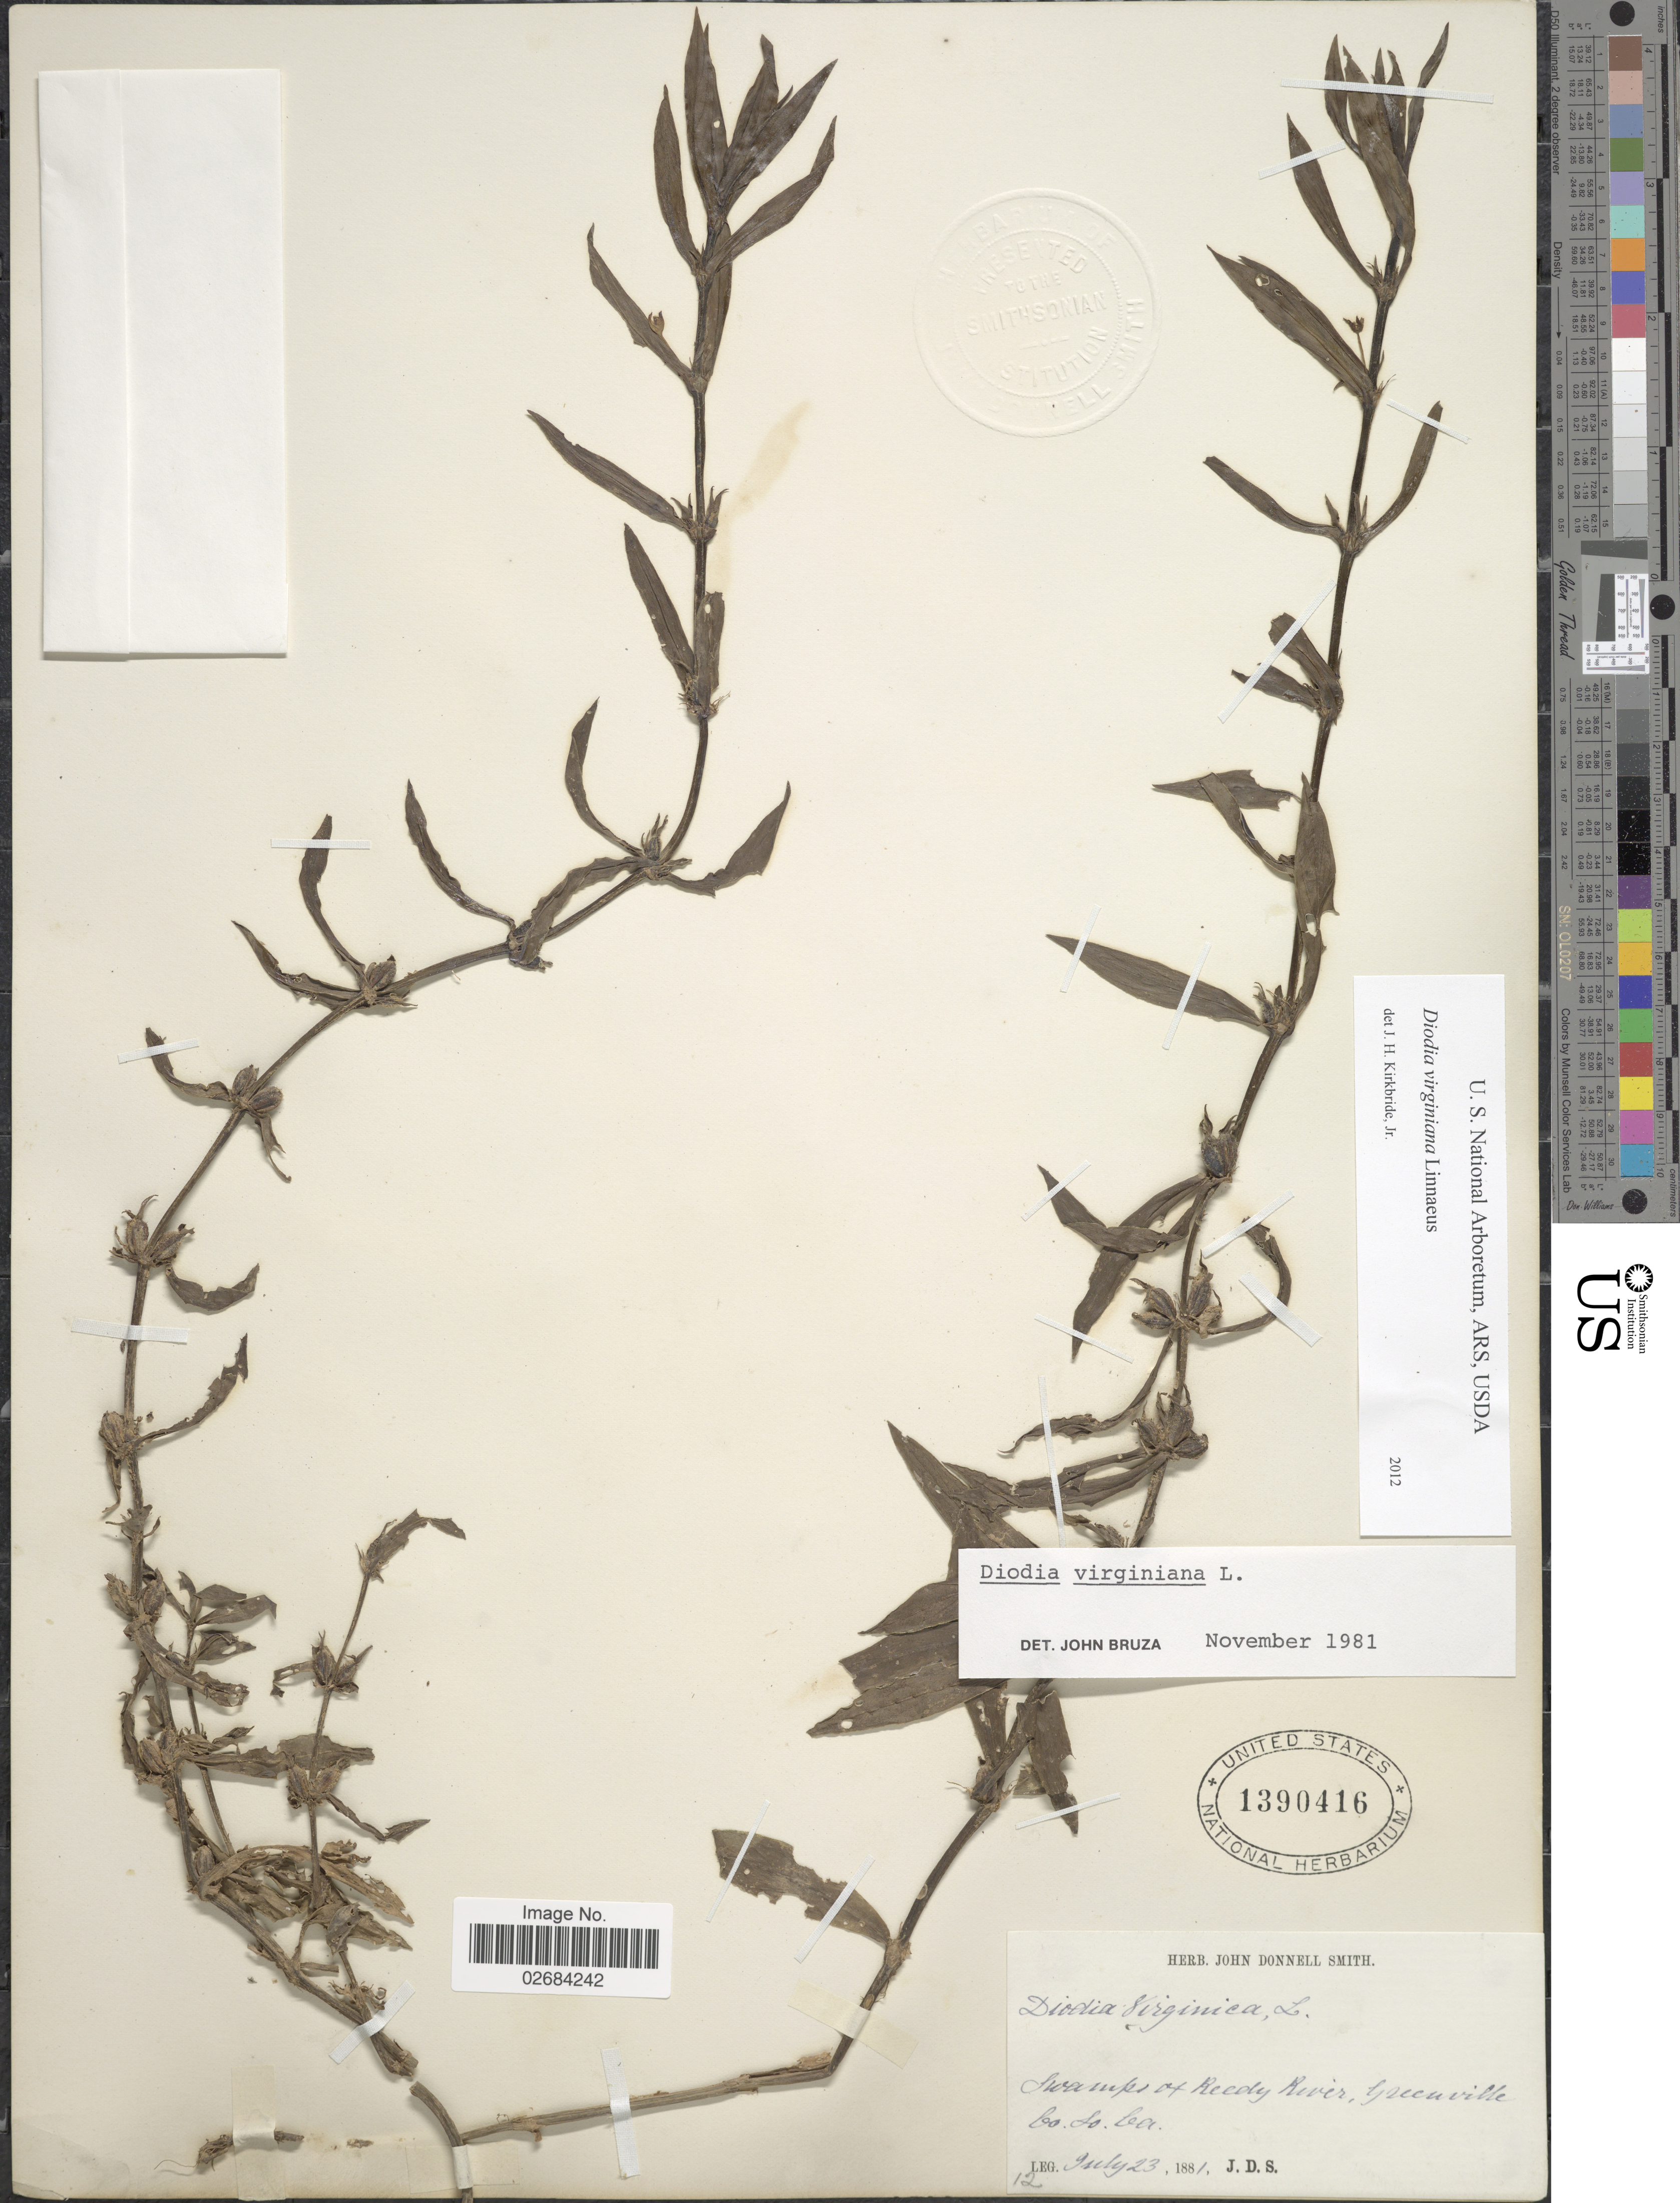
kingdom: Plantae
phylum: Tracheophyta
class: Magnoliopsida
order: Gentianales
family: Rubiaceae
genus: Diodia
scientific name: Diodia virginiana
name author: L.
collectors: J. Donnell Smith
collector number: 12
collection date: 1881-07-23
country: United States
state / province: South Carolina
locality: Swamps of Reedy River, Greenville Co.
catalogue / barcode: US 1390416